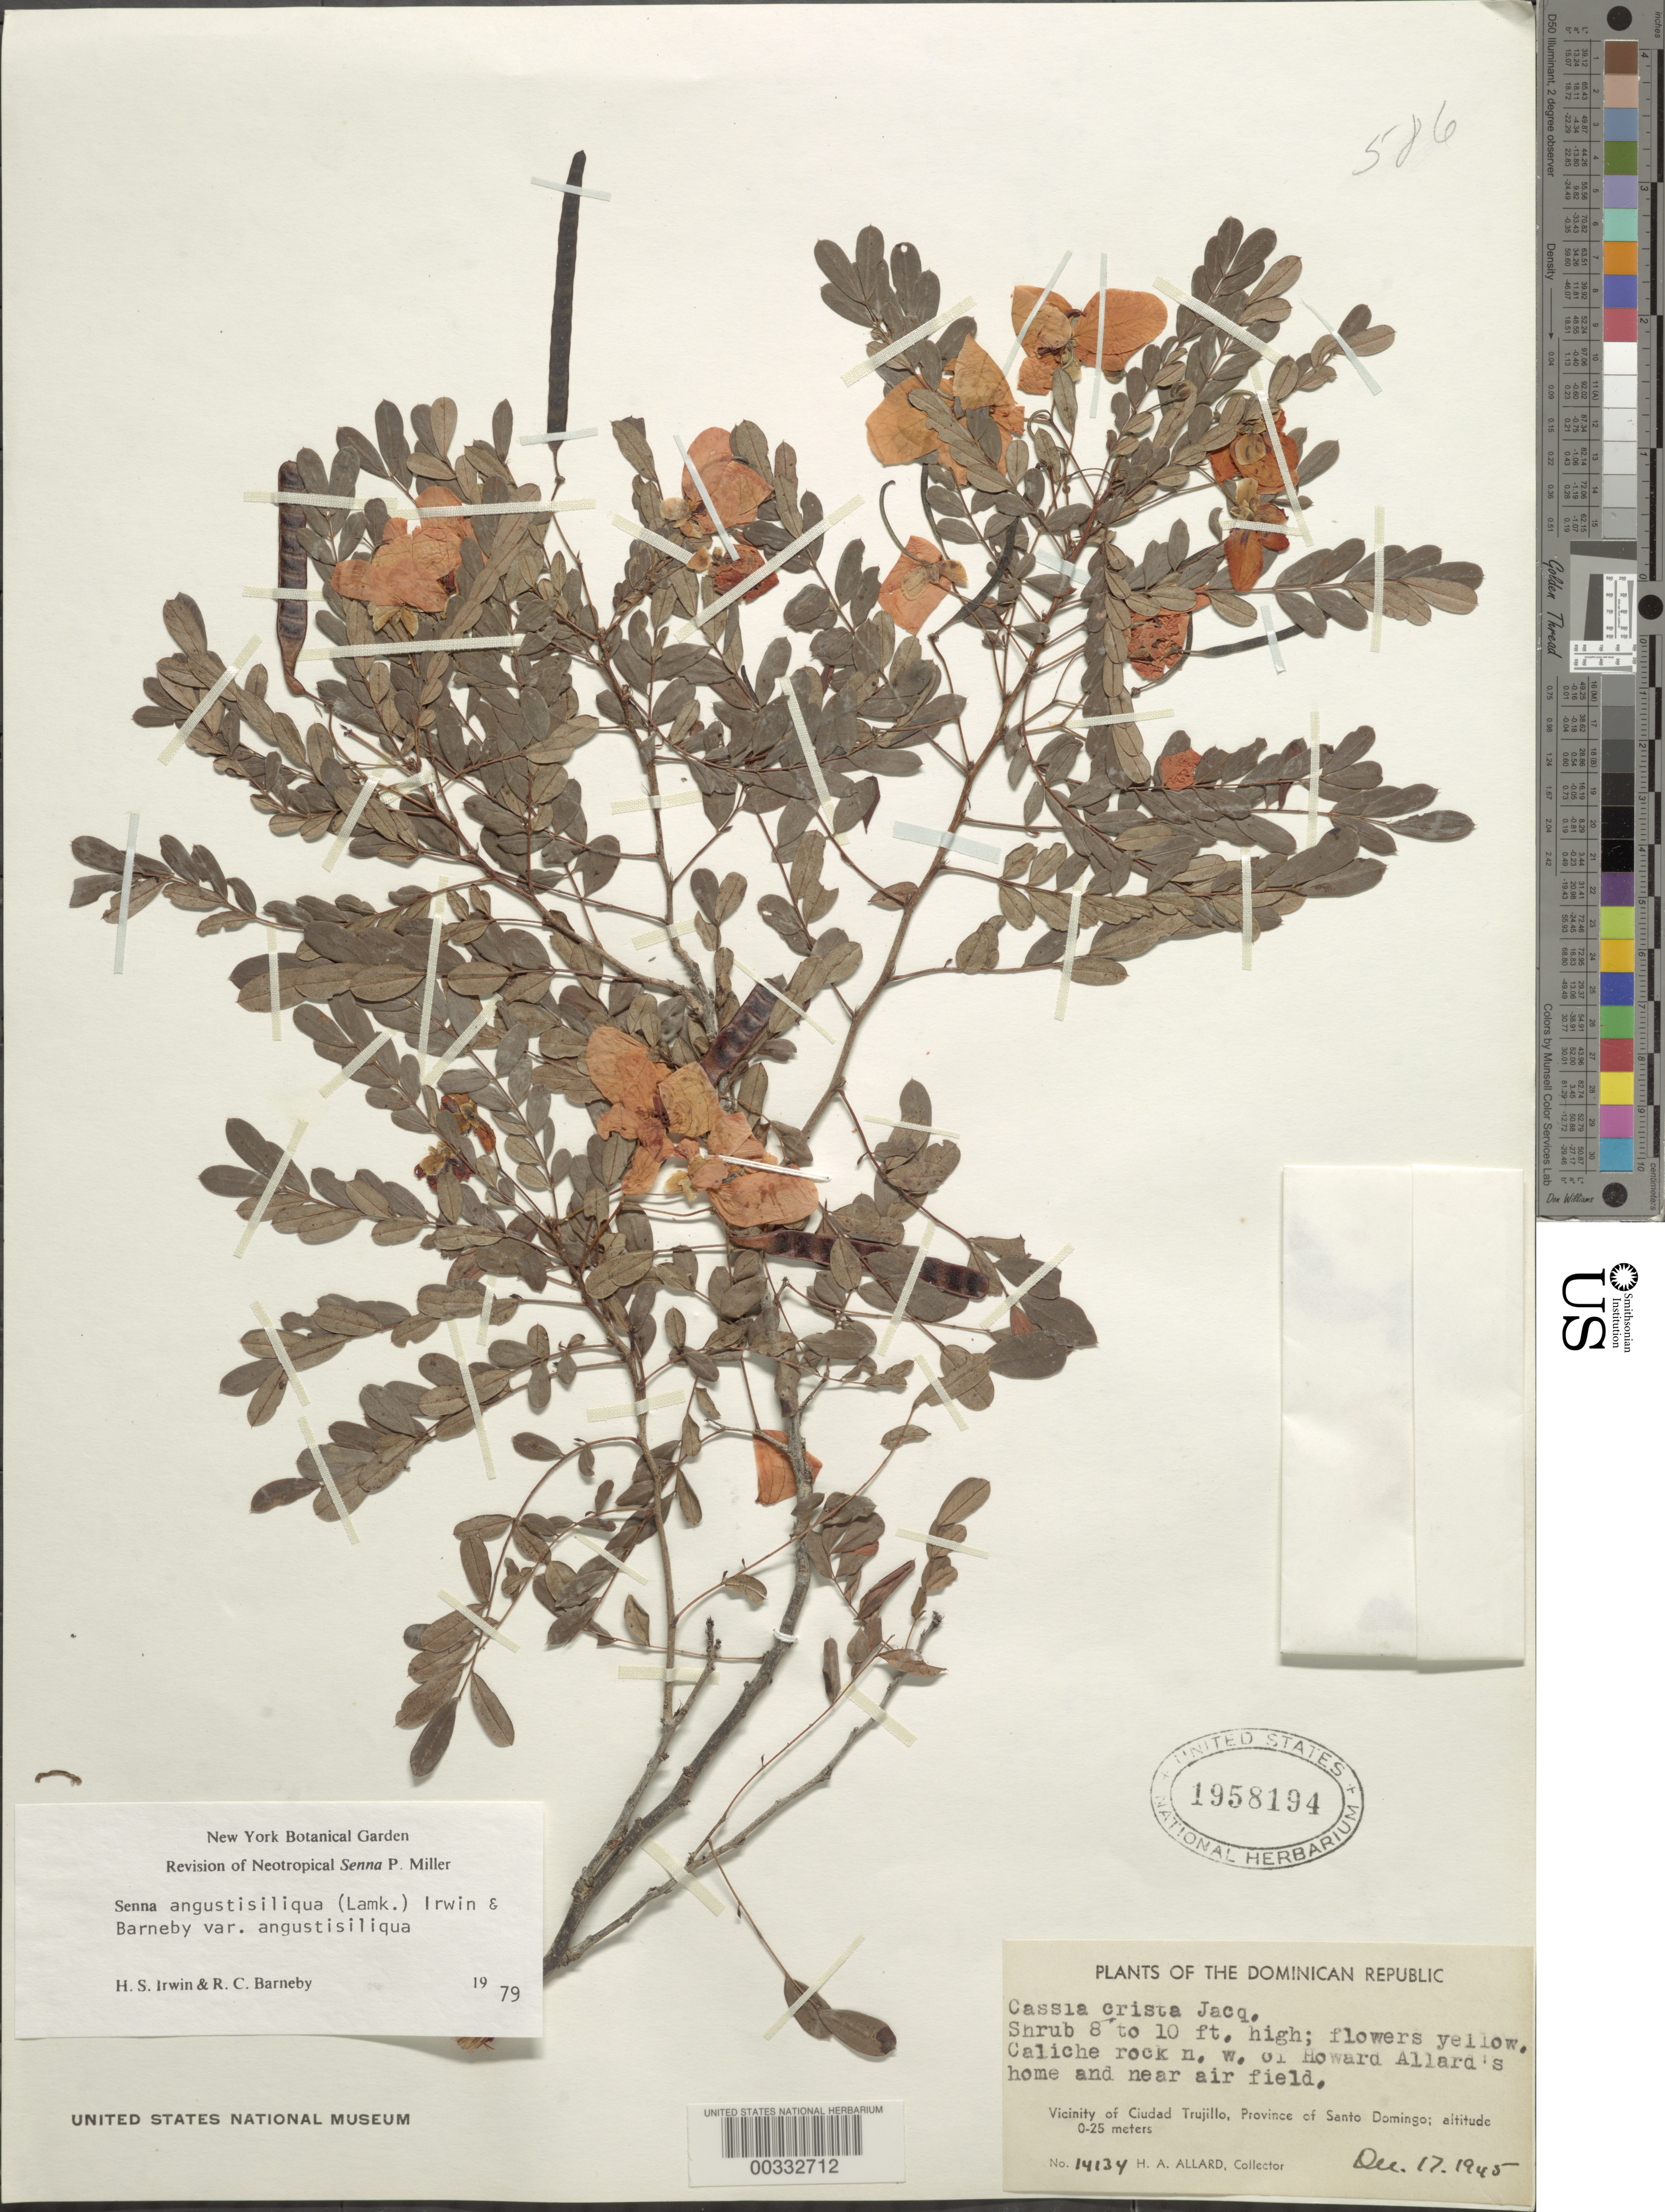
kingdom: Plantae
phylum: Tracheophyta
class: Magnoliopsida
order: Fabales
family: Fabaceae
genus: Senna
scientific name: Senna angustisiliqua var. angustisiliqua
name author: (Lam.) H.S. Irwin & Barneby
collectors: H. A. Allard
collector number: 14134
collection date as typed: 17 Dec 1945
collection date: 1945-12-17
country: Dominican Republic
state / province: Distrito Nacional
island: Hispaniola Island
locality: Nw of howard allard's home and near air field; vicinity of ciudad trujillo, prov. of santo domingo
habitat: Caliche rock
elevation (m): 0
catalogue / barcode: US 1958194